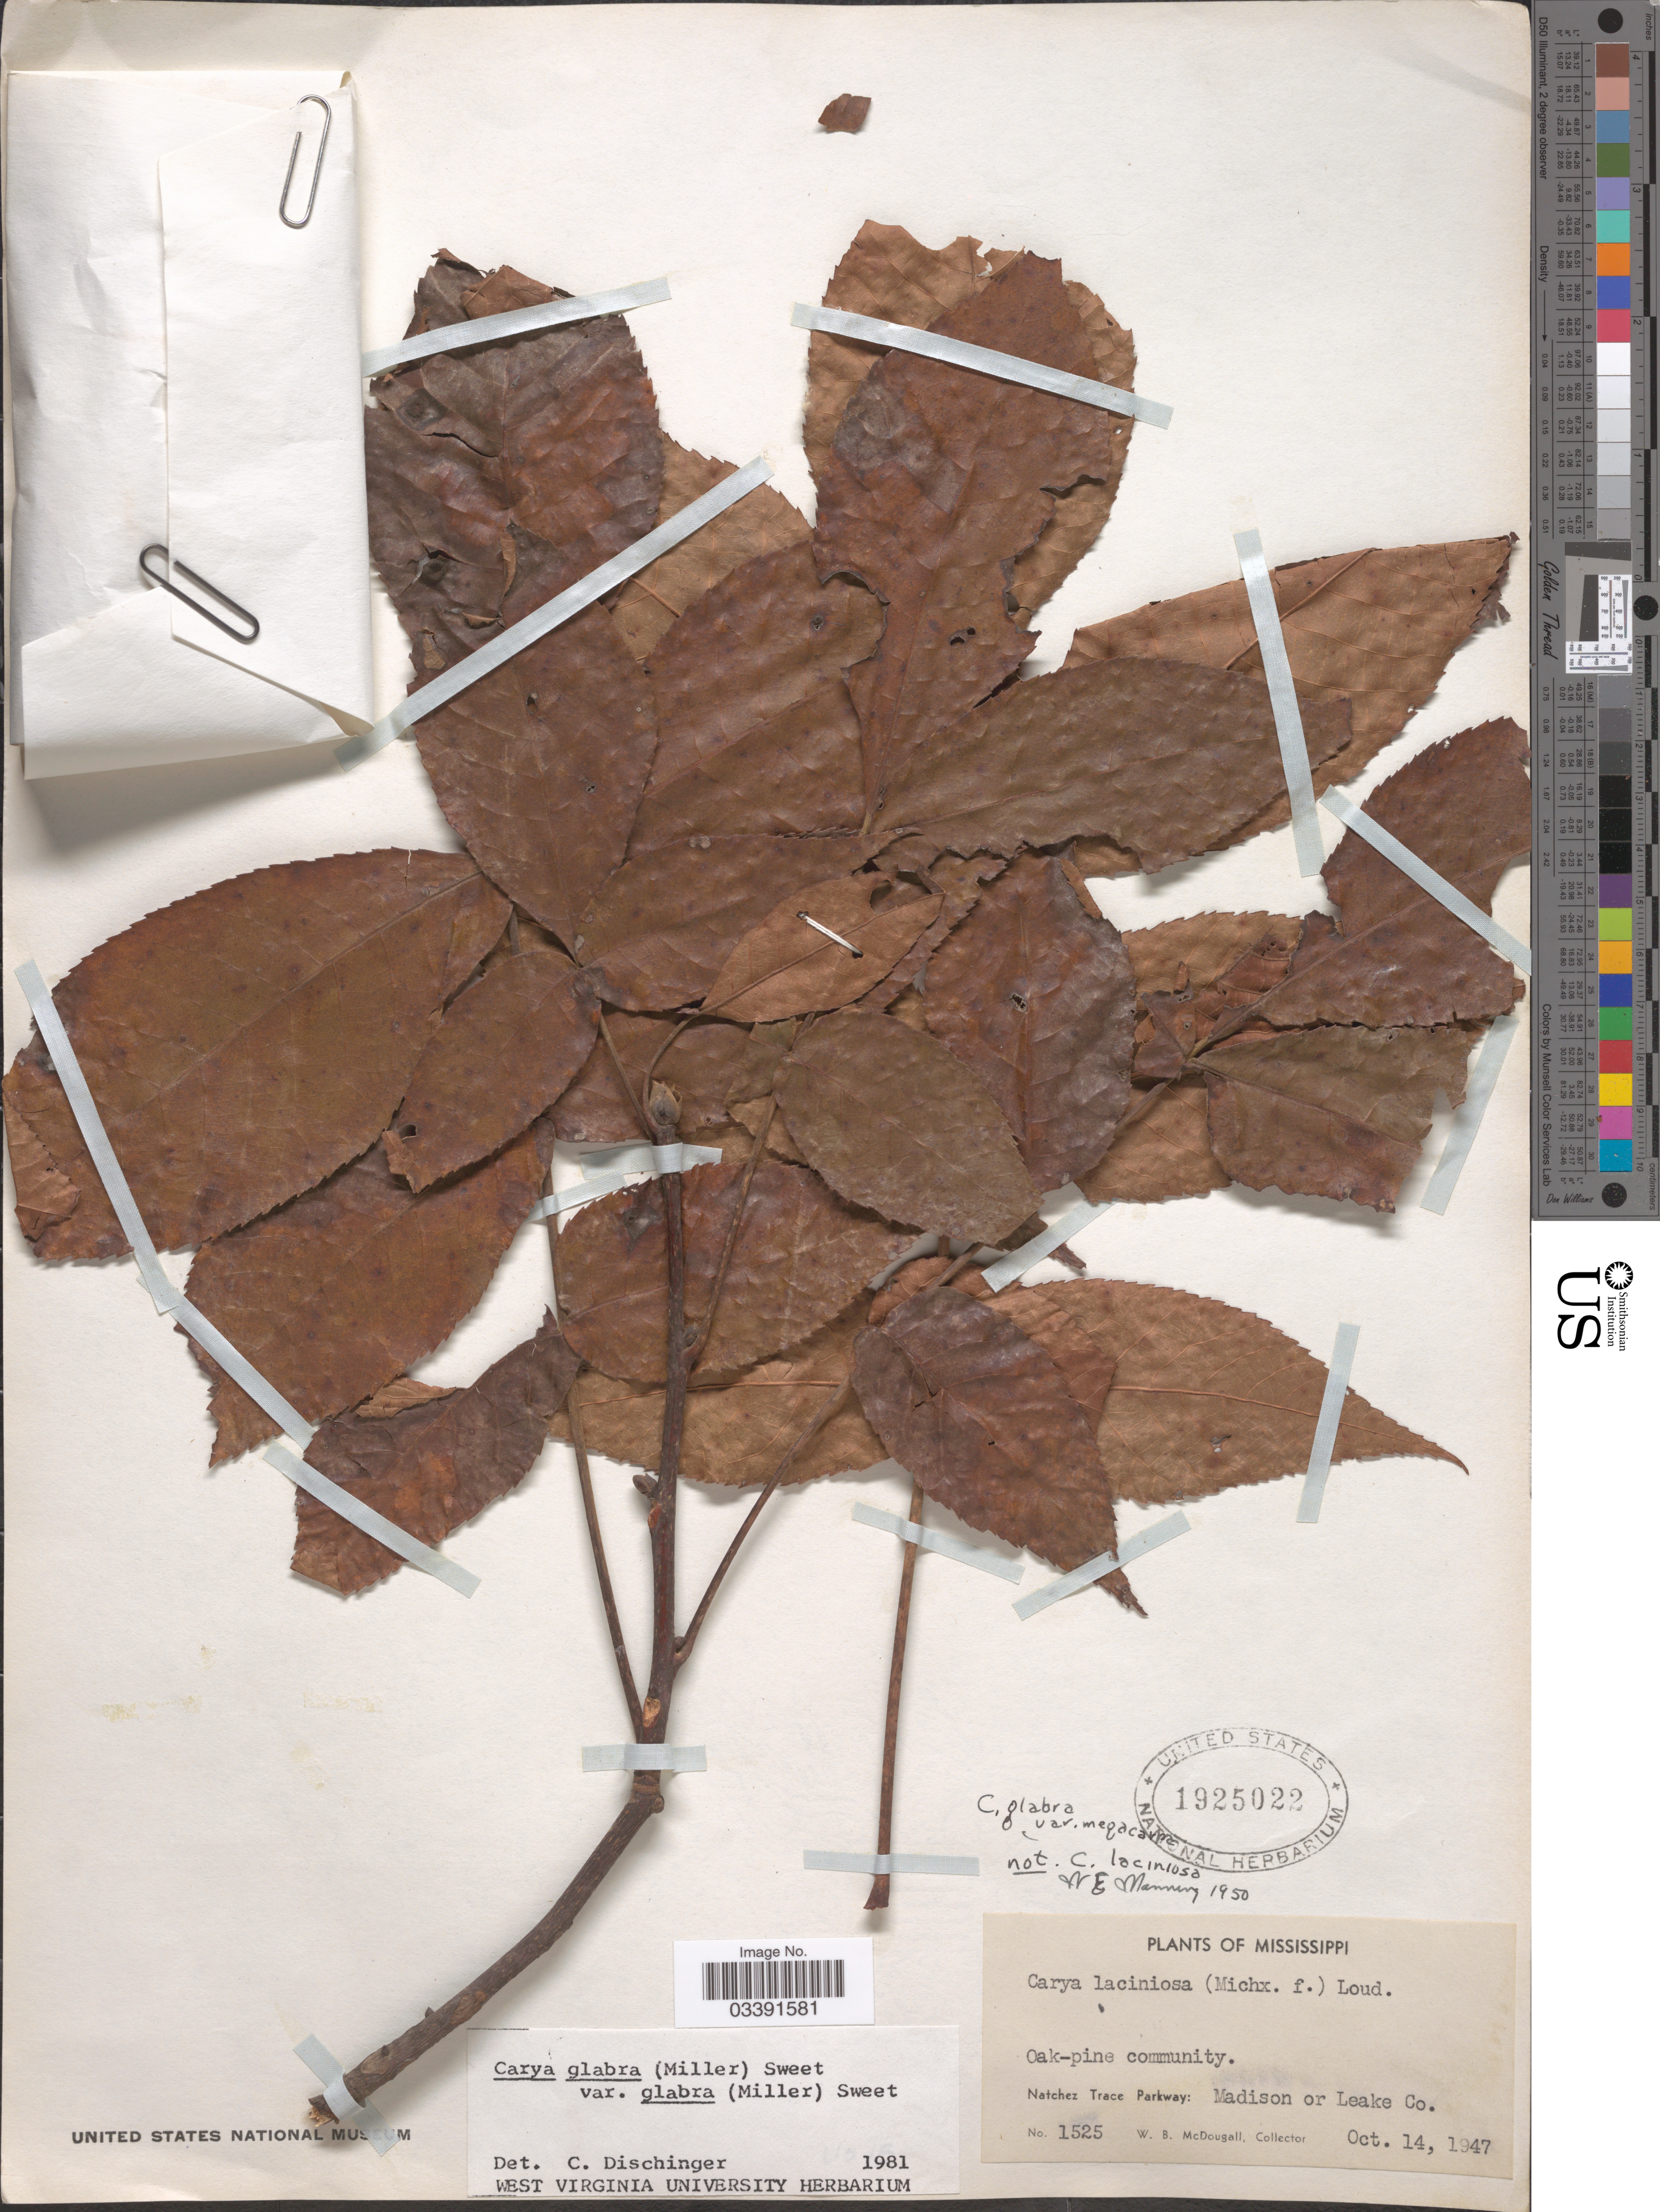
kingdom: Plantae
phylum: Tracheophyta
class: Magnoliopsida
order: Fagales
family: Juglandaceae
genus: Carya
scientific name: Carya glabra var. glabra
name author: (Mill.) Sweet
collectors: W. B. McDougall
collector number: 1525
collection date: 1947-10-14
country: United States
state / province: Mississippi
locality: Natchez Trace Parkway: Madison or Leake Co.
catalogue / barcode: US 1925022